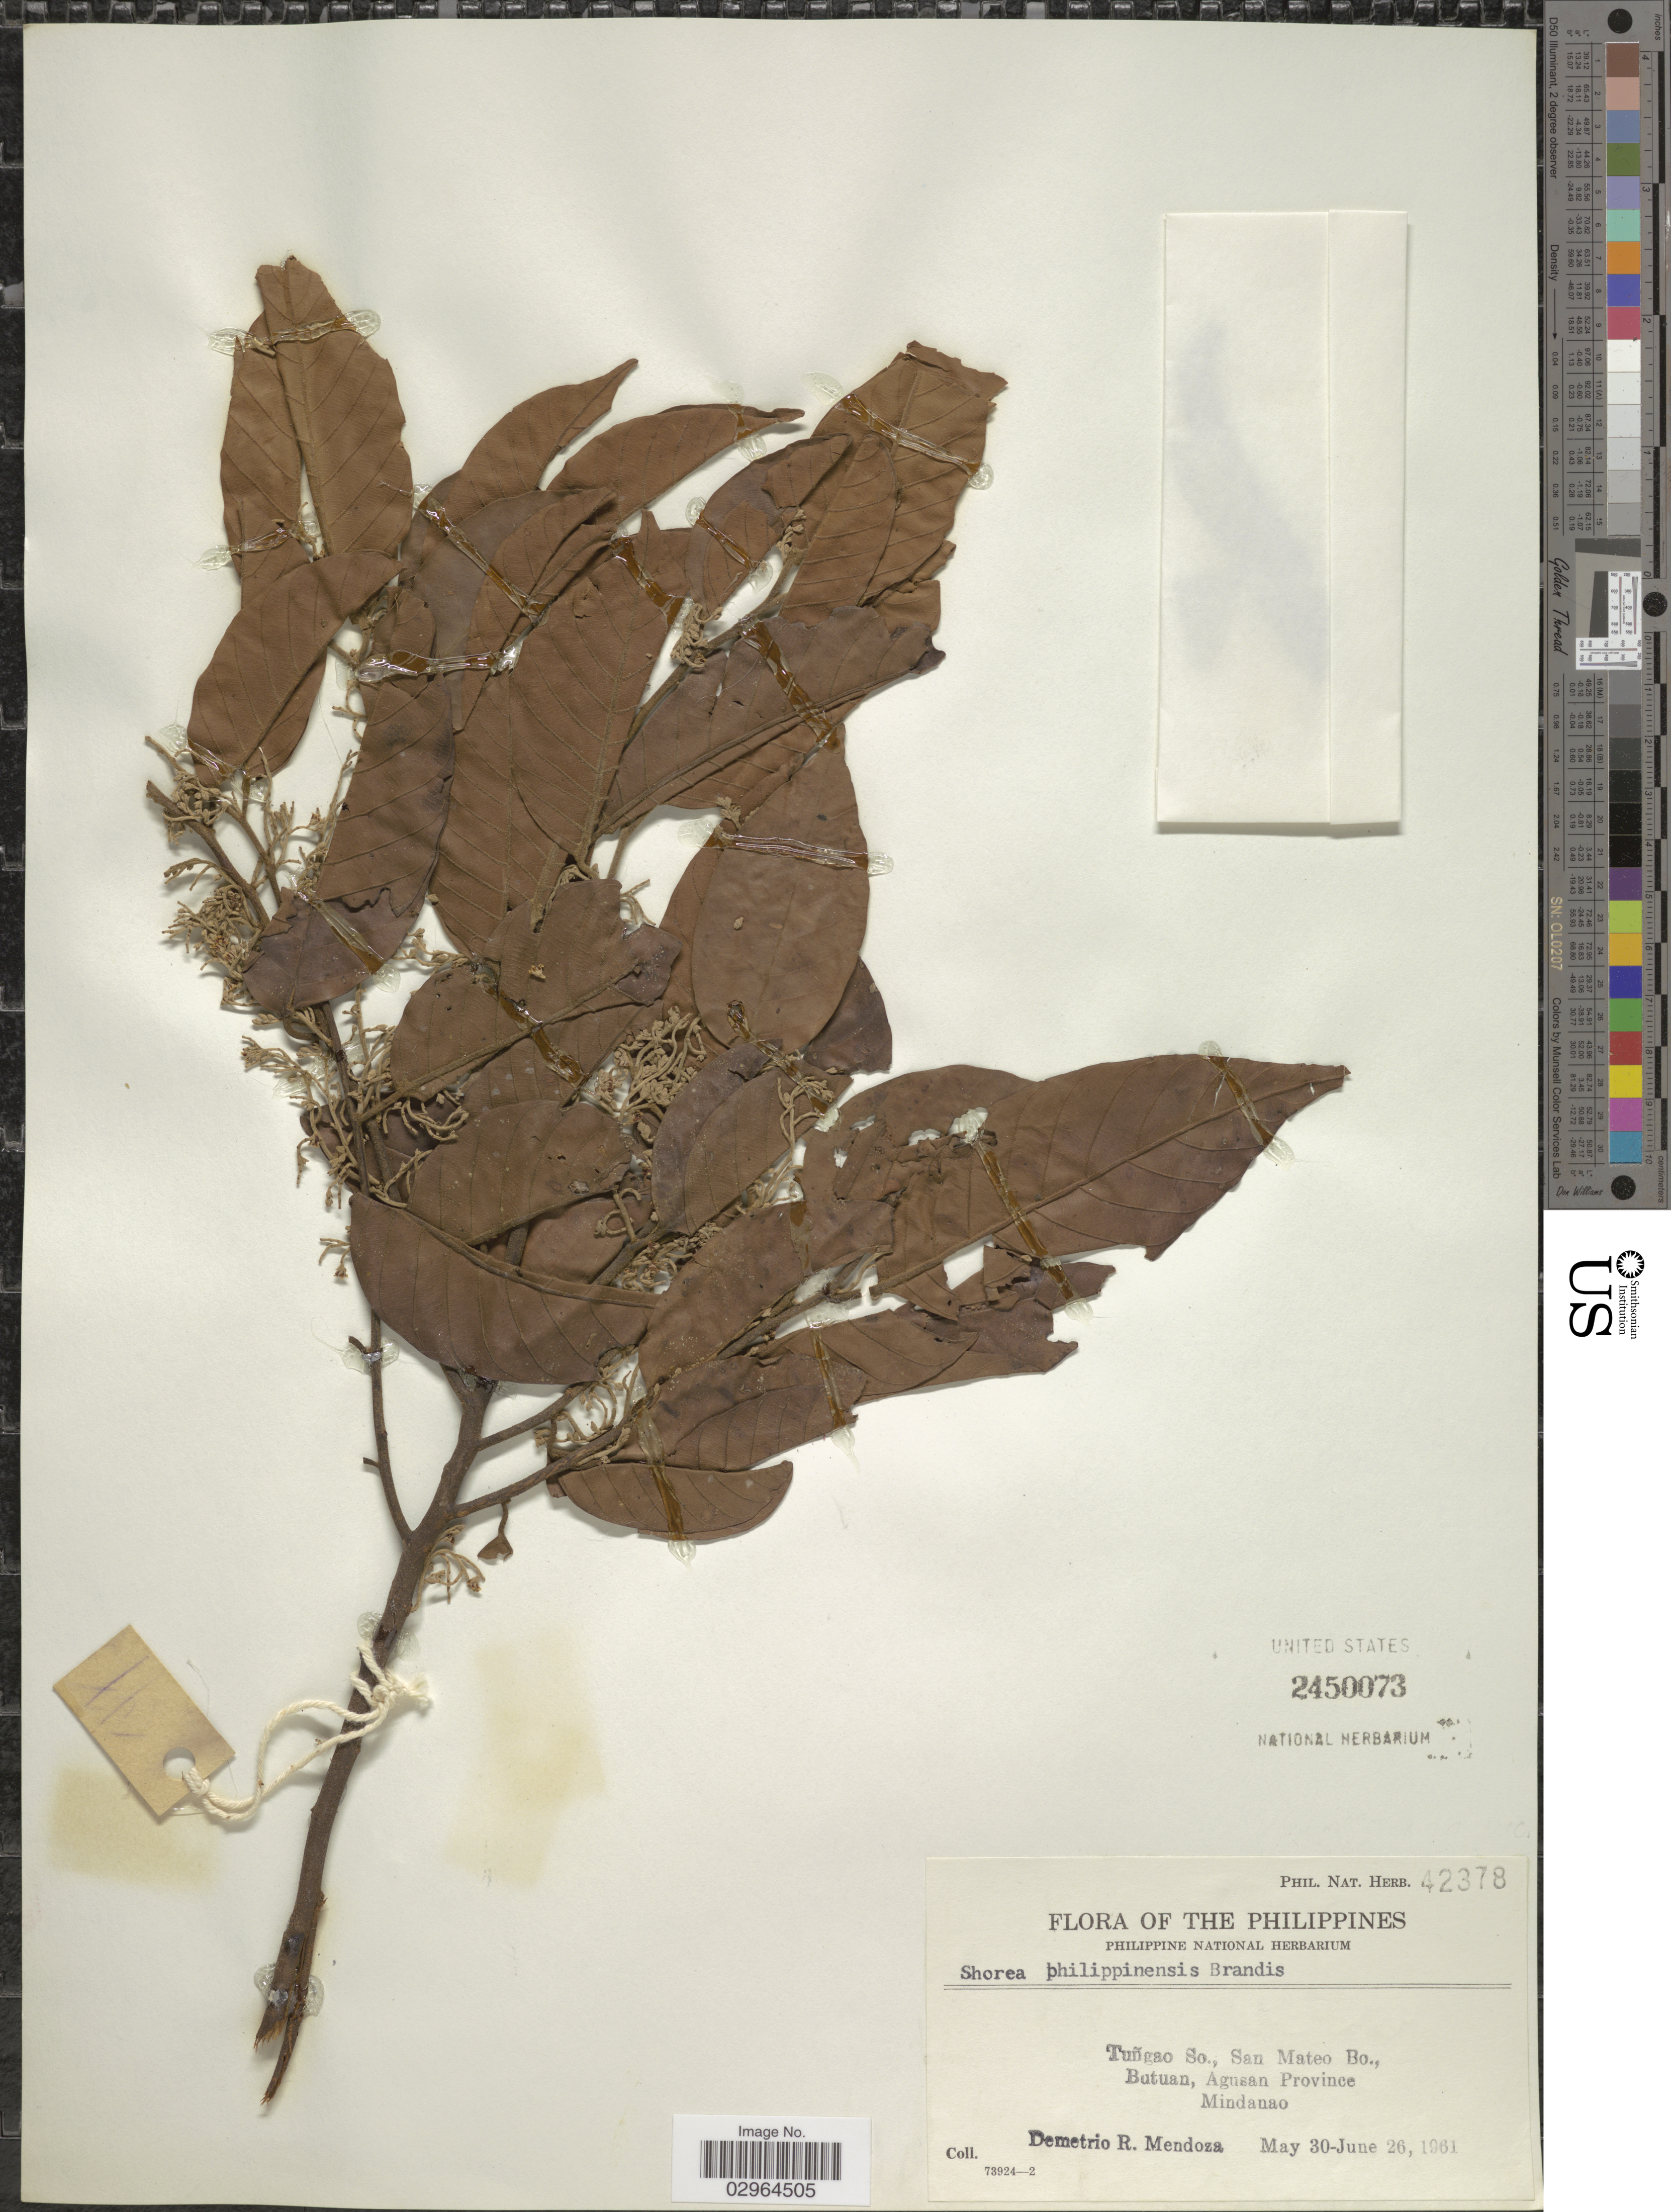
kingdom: Plantae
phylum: Tracheophyta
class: Magnoliopsida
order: Malvales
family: Dipterocarpaceae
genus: Shorea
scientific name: Shorea guiso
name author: (Blanco) Blume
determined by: Ashton, P. S.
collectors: D. Mendoza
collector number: Phil. Nat. Herb. 42378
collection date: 1961-05-30/1961-06-26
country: Philippines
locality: Tuñgao So., San Mateo Bo., Butuan, Agusan Province, Mindanao.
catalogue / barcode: US 2450073